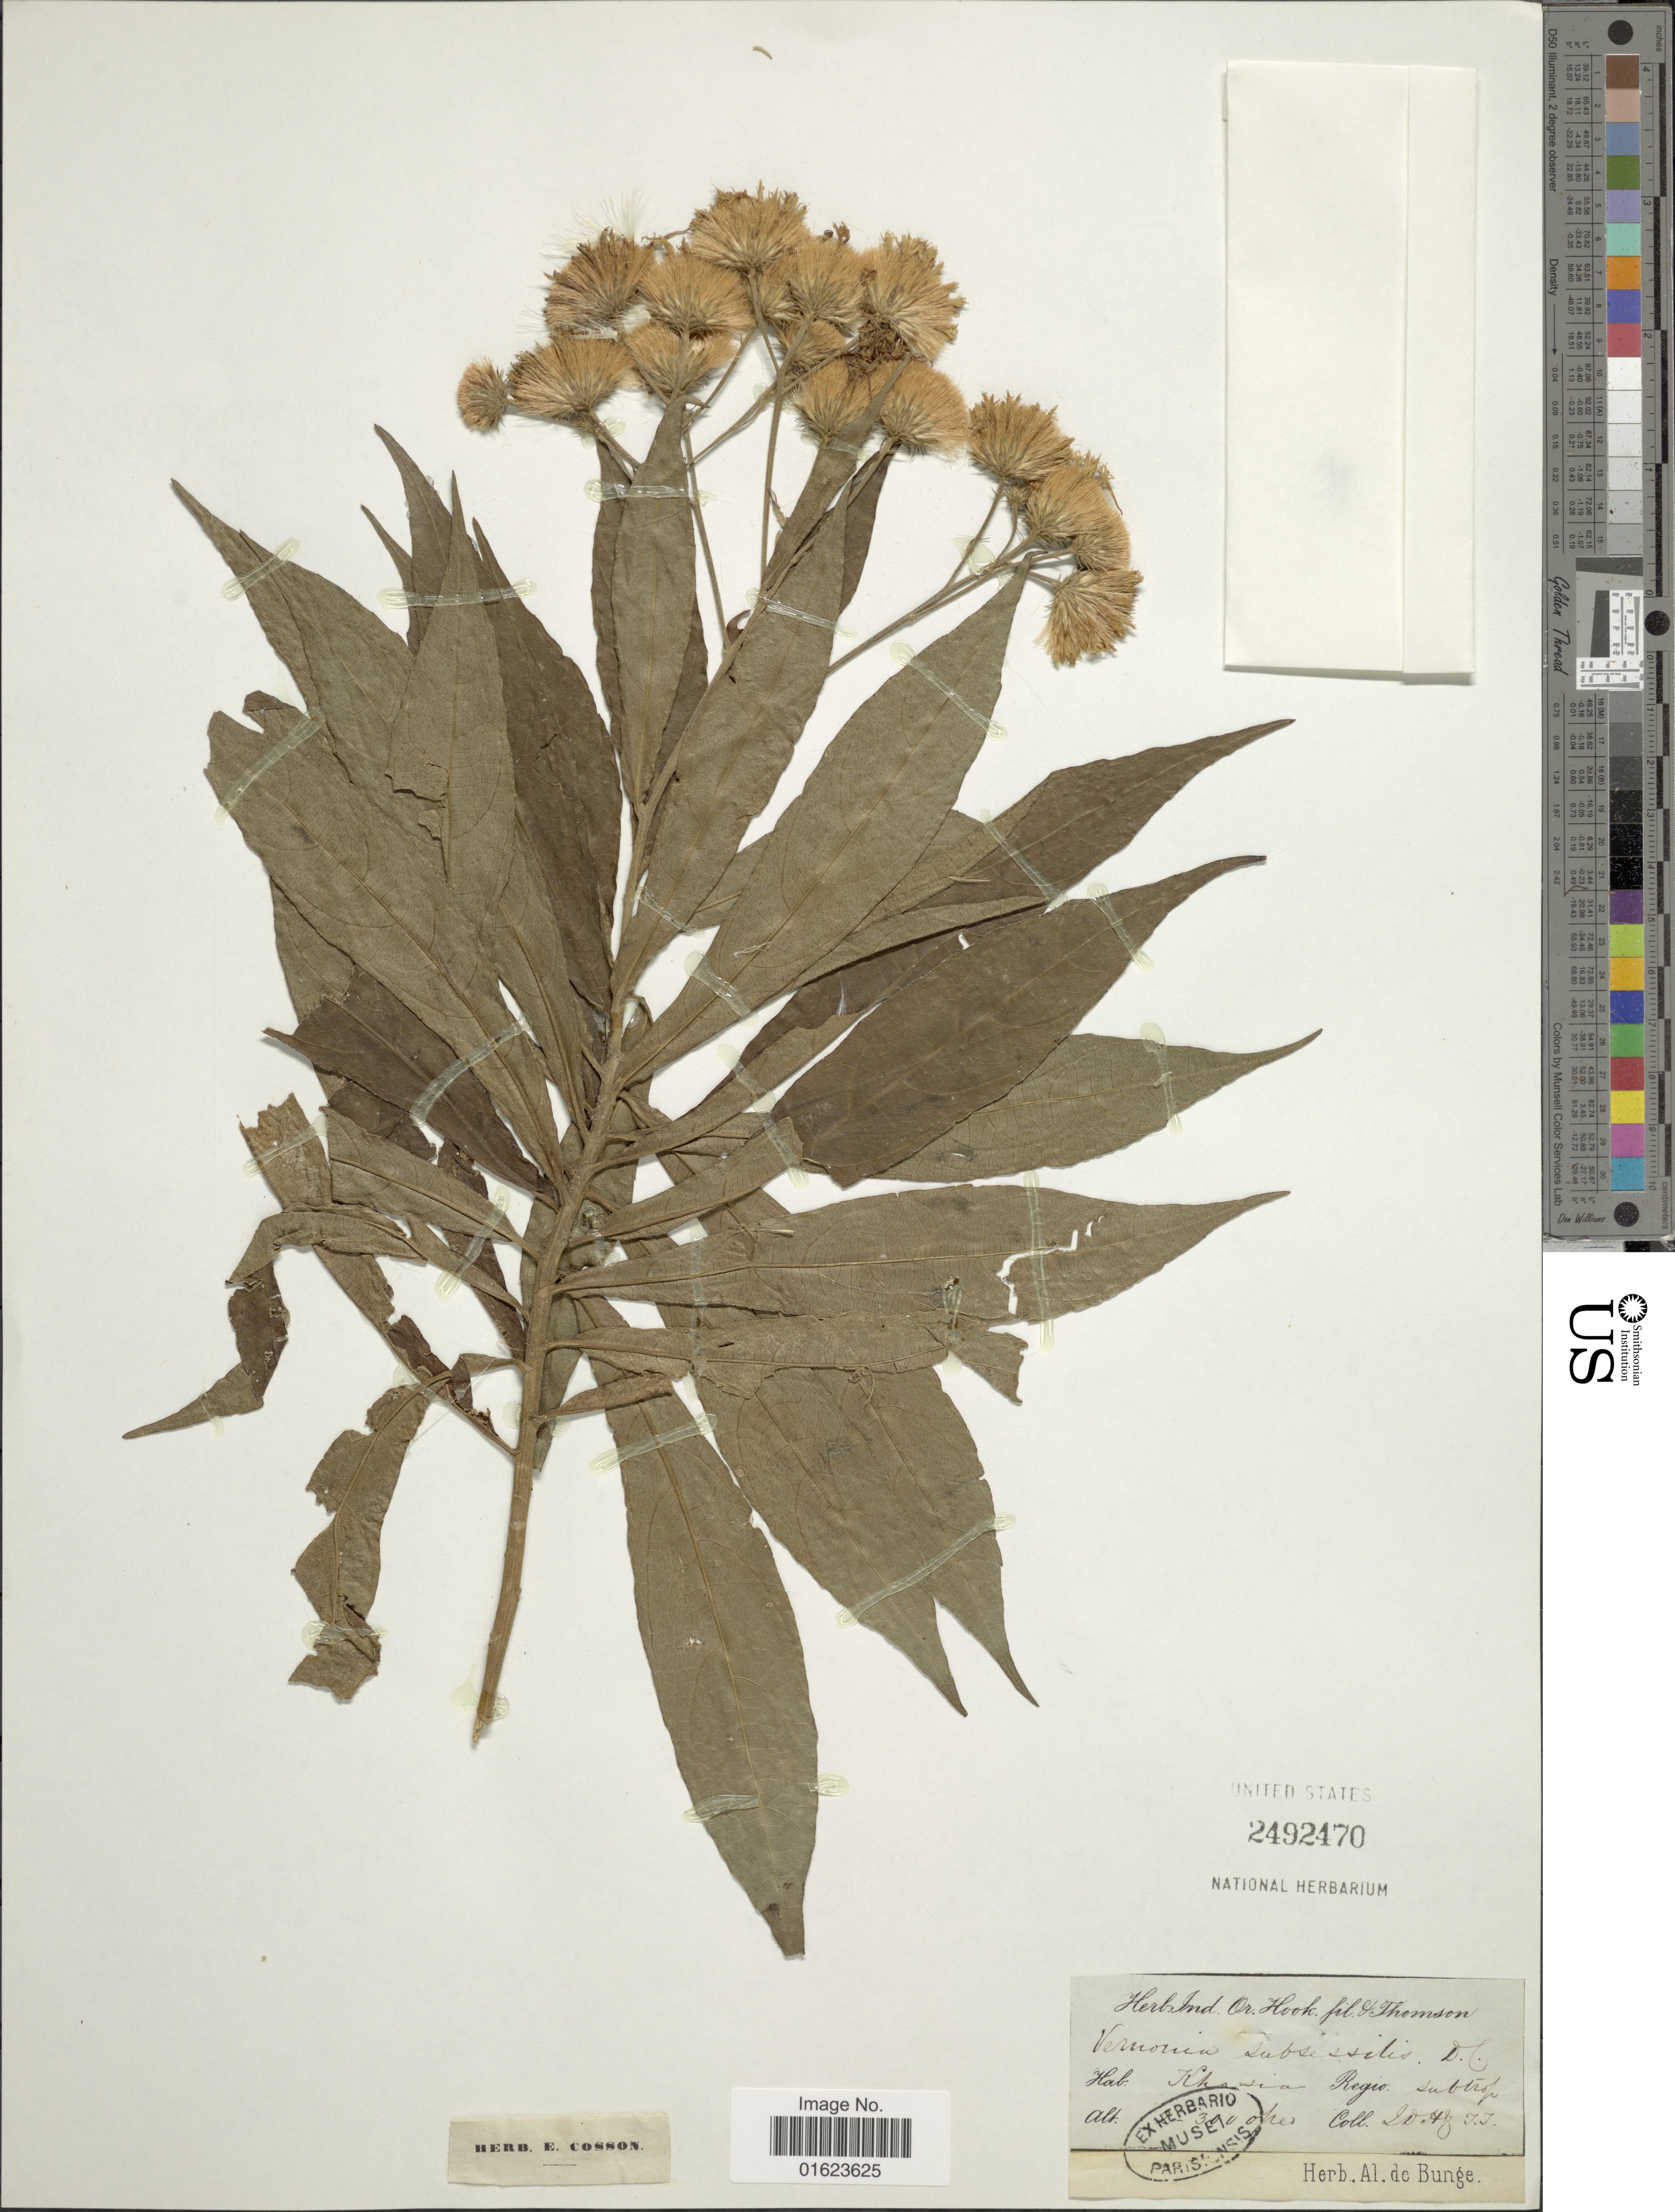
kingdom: Plantae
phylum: Tracheophyta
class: Magnoliopsida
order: Asterales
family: Asteraceae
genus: Khasianthus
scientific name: Khasianthus subsessilis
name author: (DC.) H. Rob. & Skvarla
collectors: J. D. Hooker & T. Thomson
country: India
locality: Khasia. Regio subtrop.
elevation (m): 914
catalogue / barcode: US 2492470